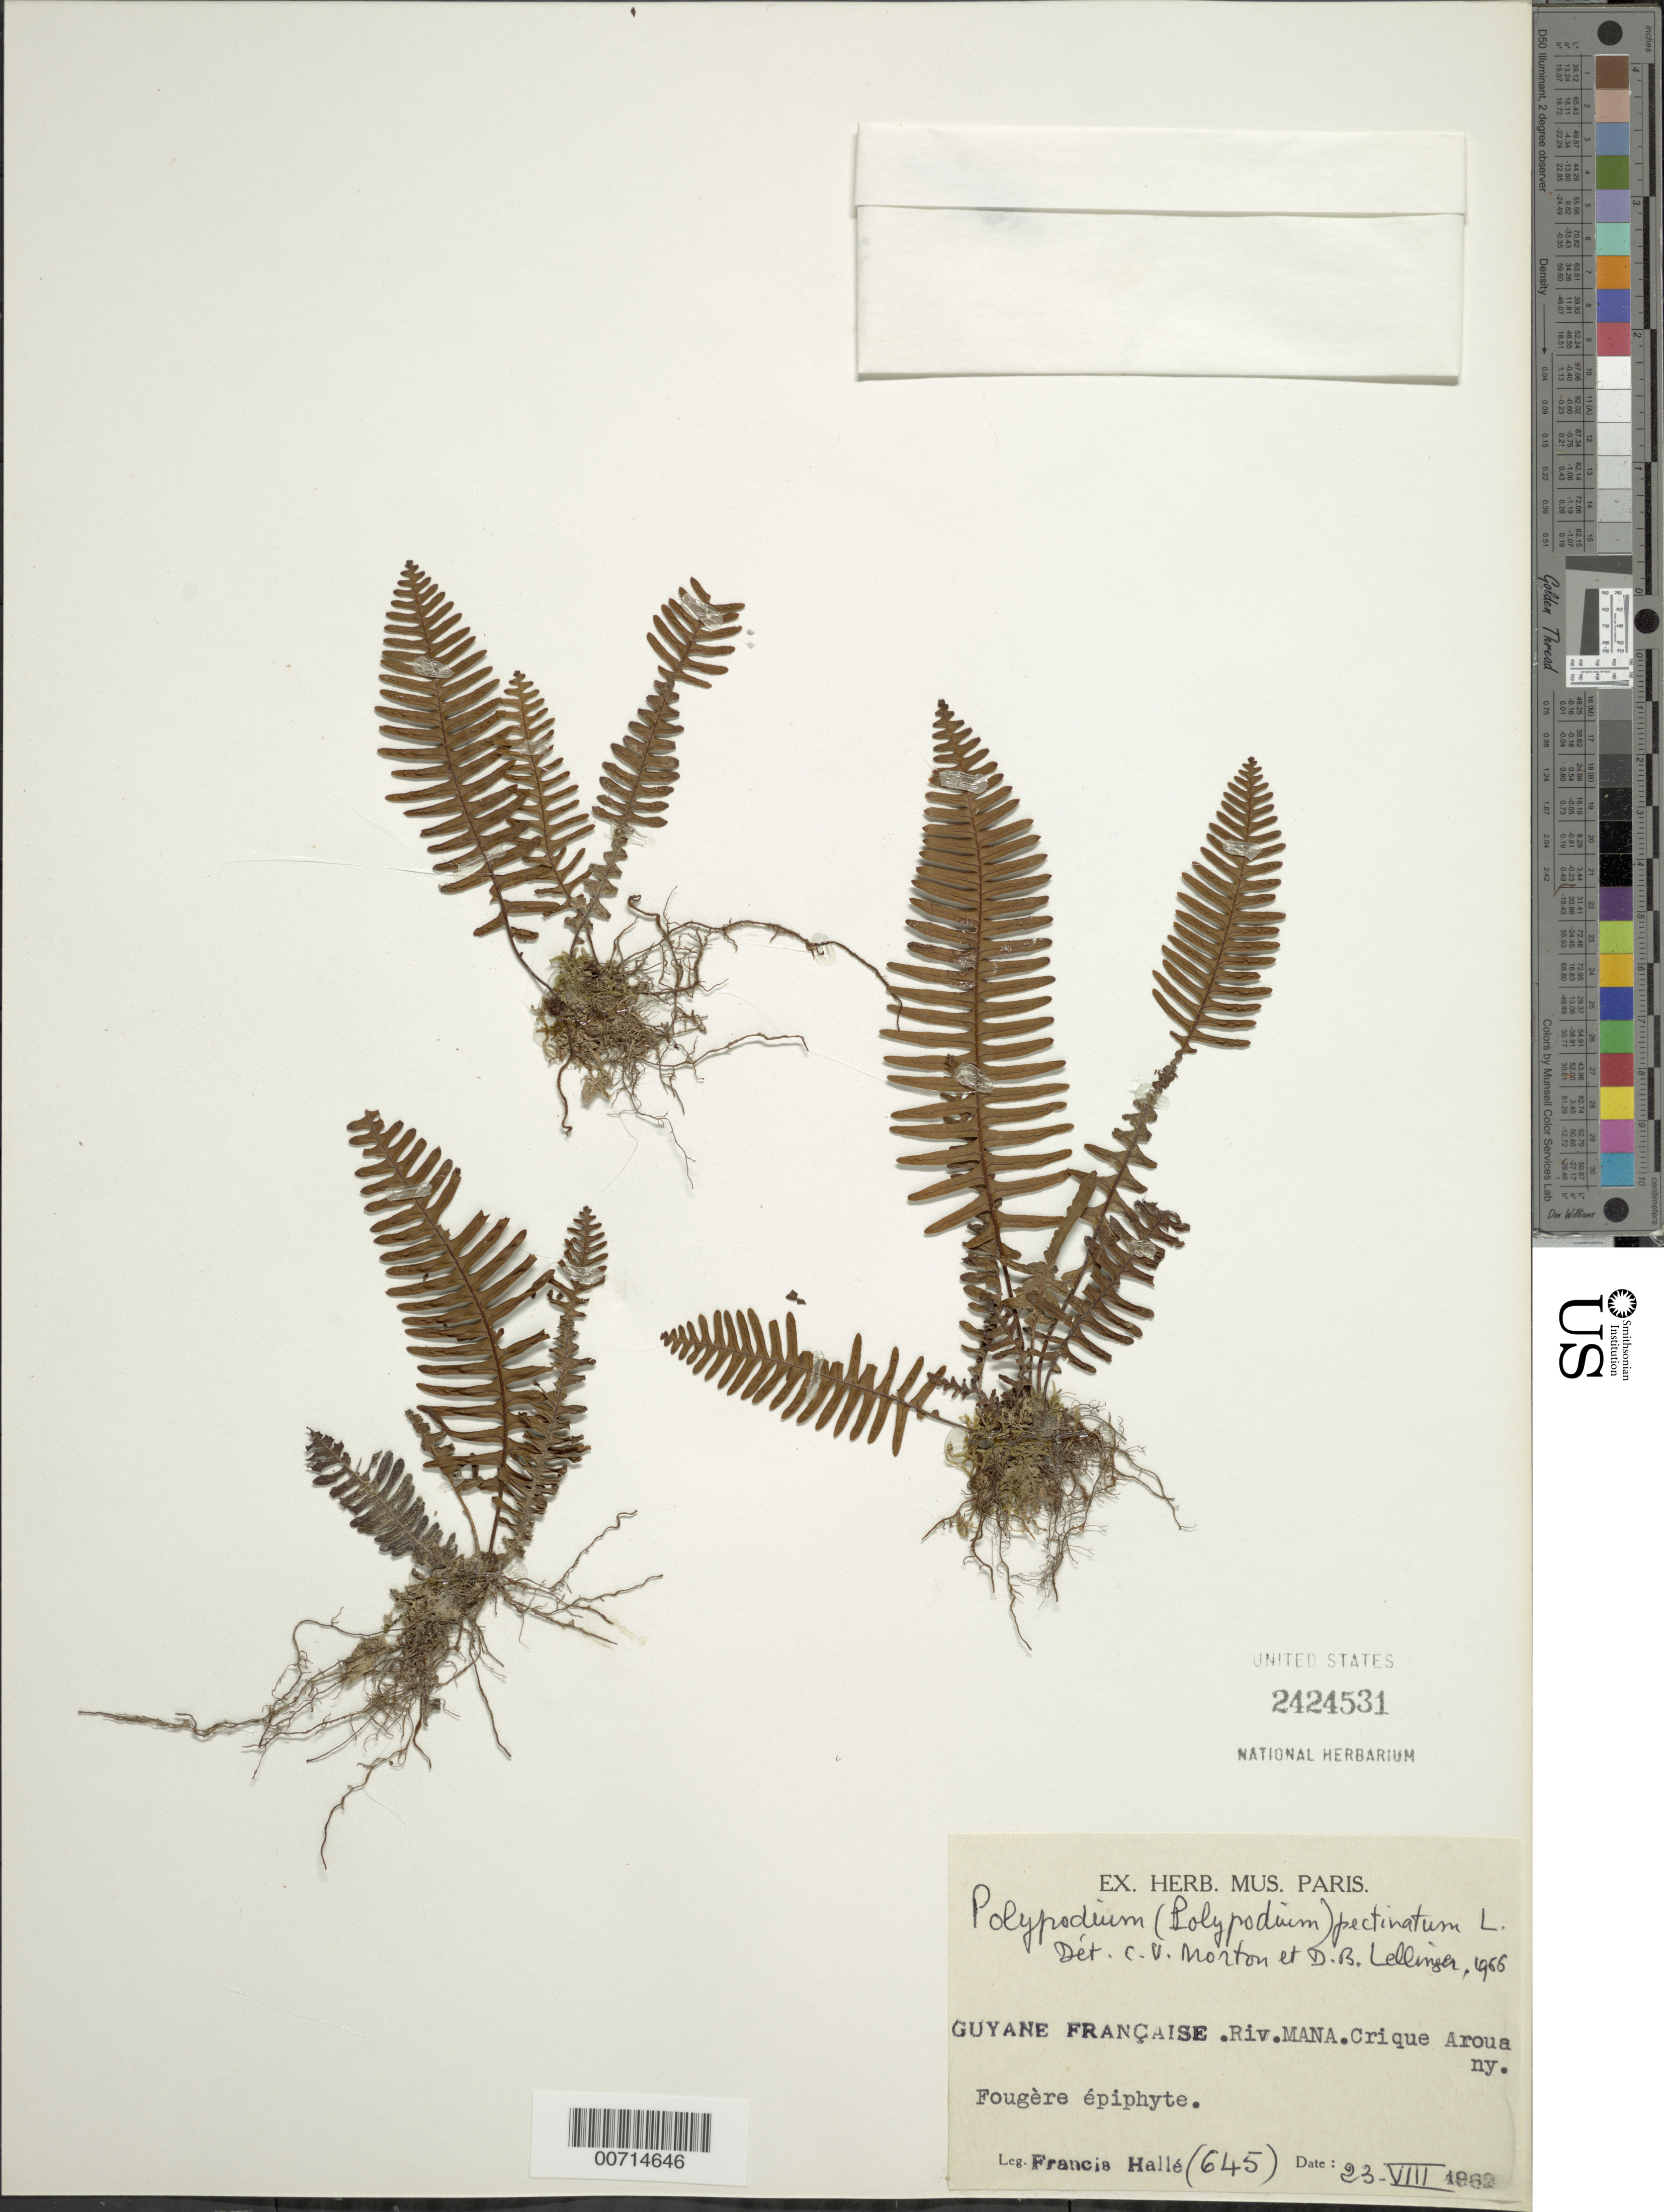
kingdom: Plantae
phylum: Tracheophyta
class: Polypodiopsida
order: Polypodiales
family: Polypodiaceae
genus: Pecluma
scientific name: Pecluma pectinata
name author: (L.) M.G. Price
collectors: F. Hallé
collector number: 645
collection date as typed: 23-Aug-62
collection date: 1962-08-23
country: French Guiana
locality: Rivière Mana, Crique Arouany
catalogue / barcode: US 2424531